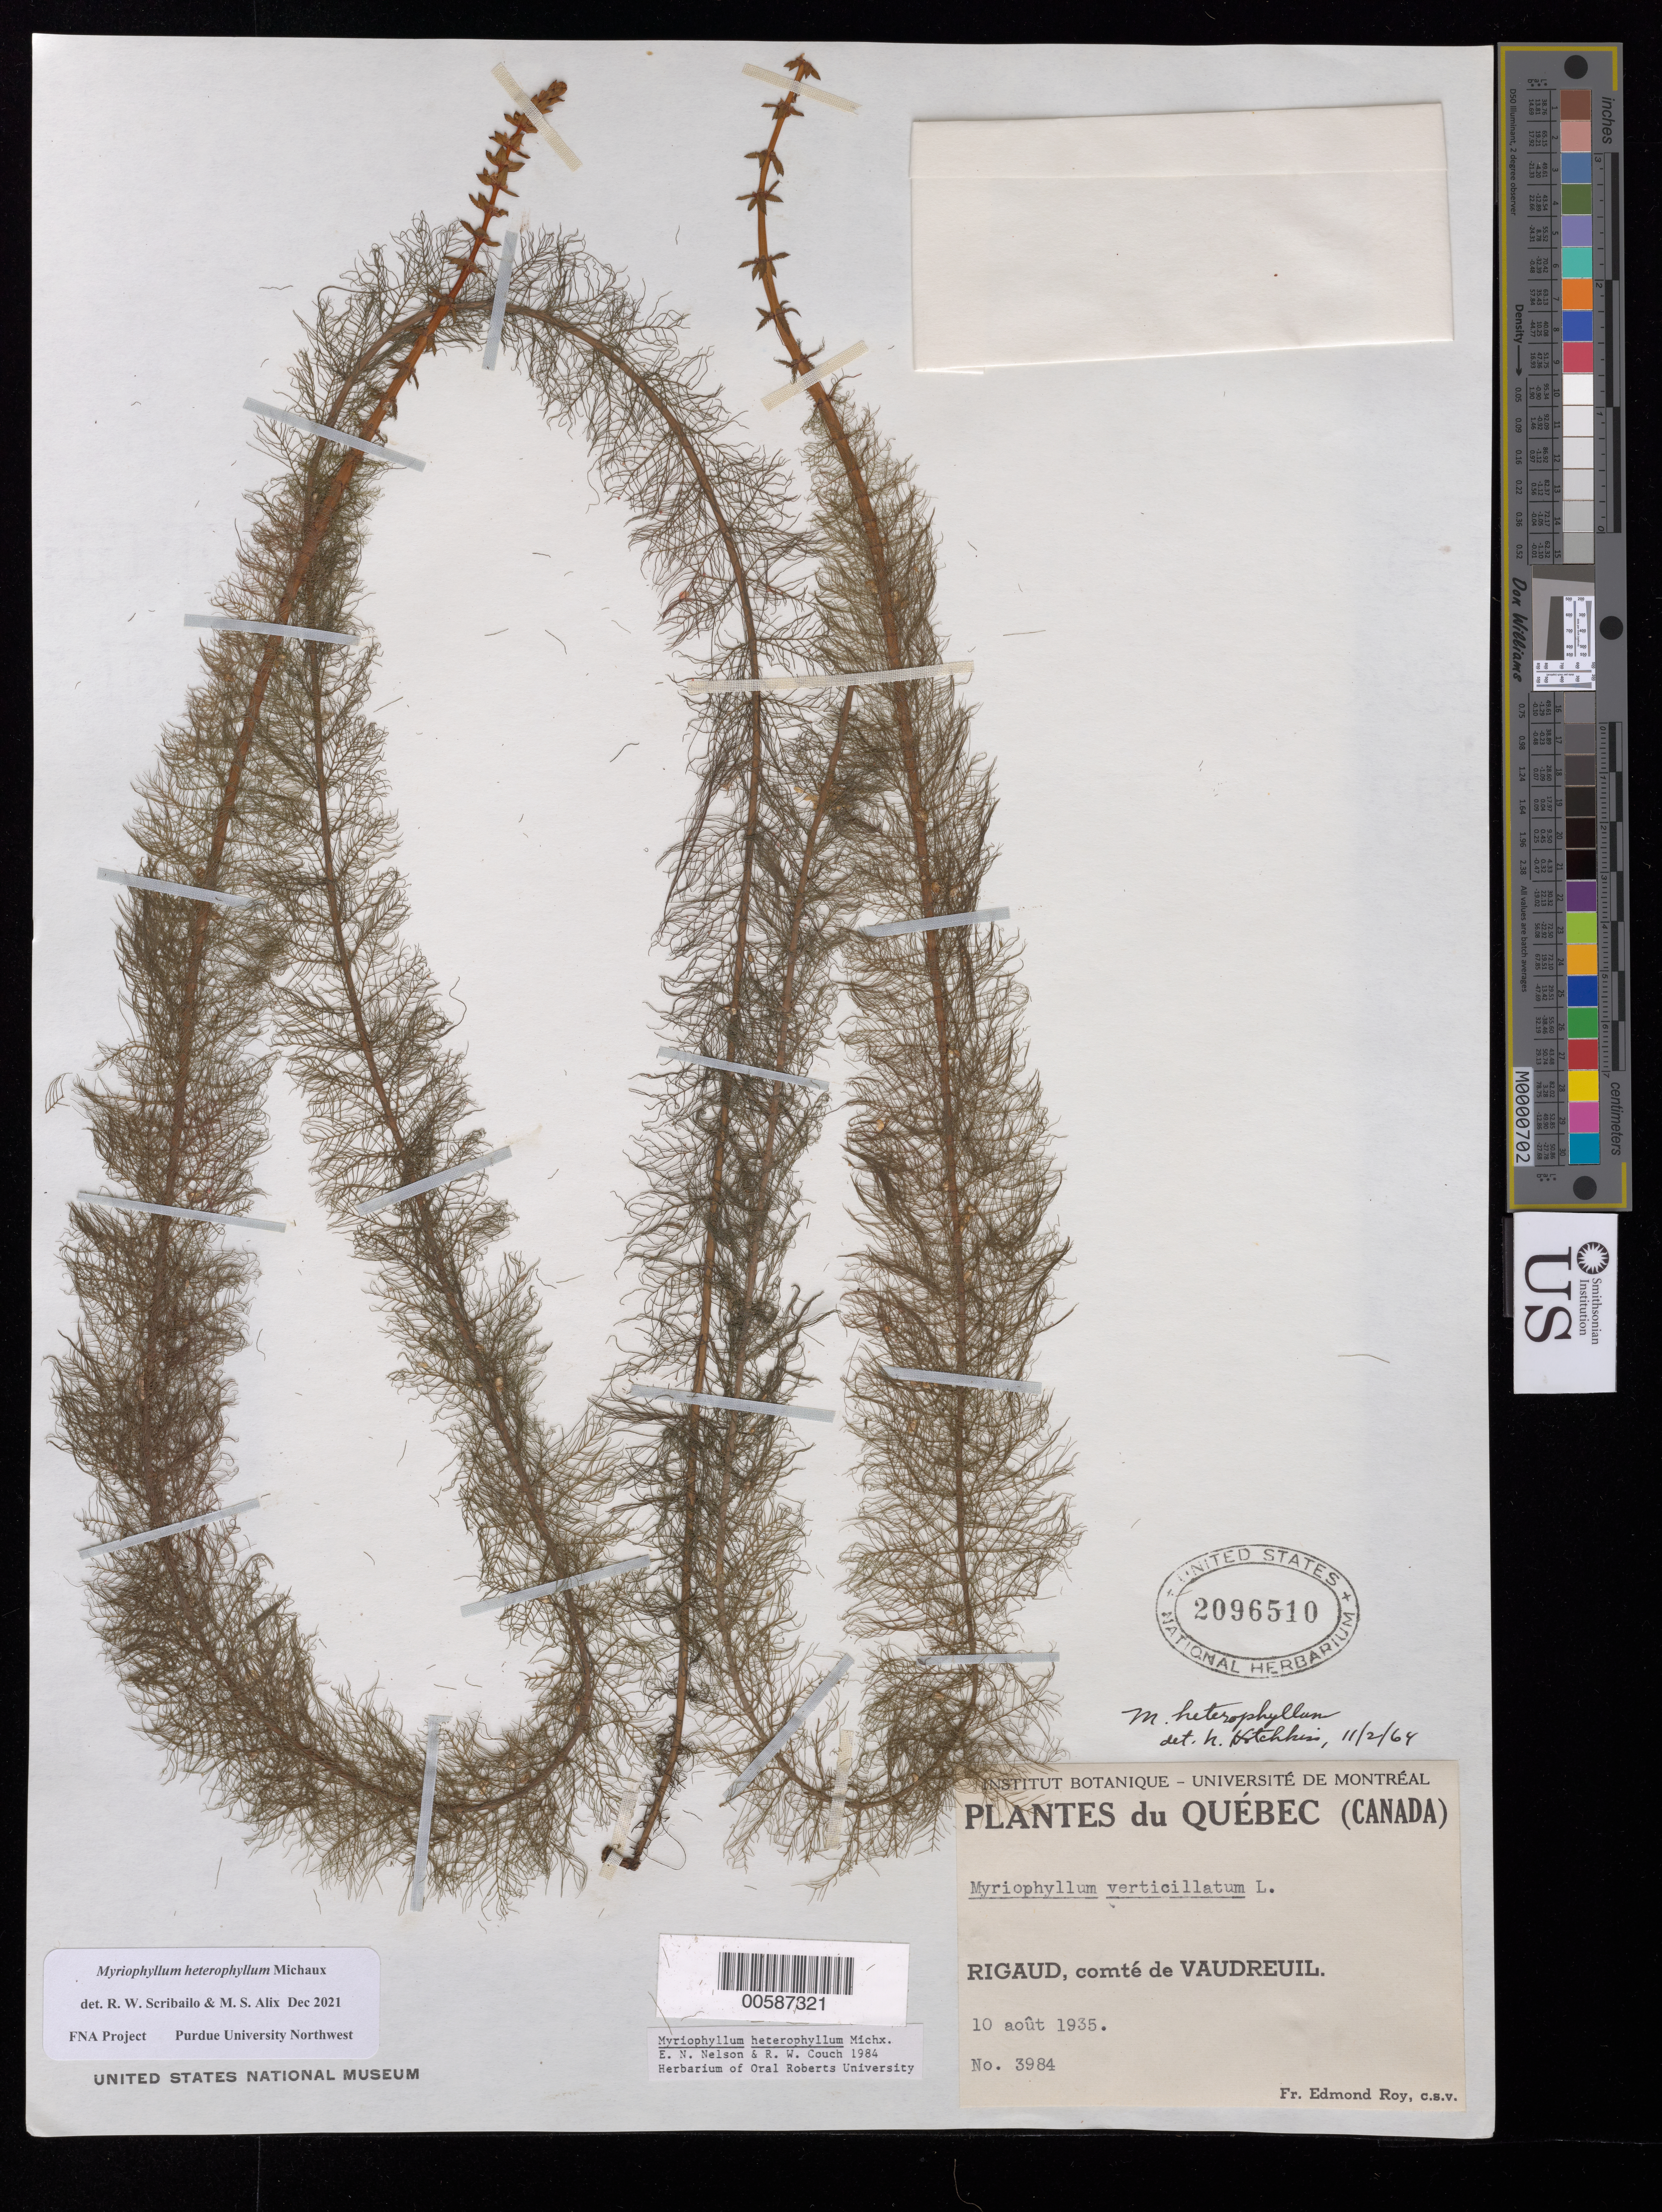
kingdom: Plantae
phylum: Tracheophyta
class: Magnoliopsida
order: Saxifragales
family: Haloragaceae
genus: Myriophyllum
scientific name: Myriophyllum heterophyllum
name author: Michx.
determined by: Scribailo, R. W.; Alix, M. S.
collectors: B. Roy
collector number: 3984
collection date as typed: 10 Aug 1935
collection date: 1935-08-10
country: Canada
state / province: Quebec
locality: Rigaud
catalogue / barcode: US 2096510